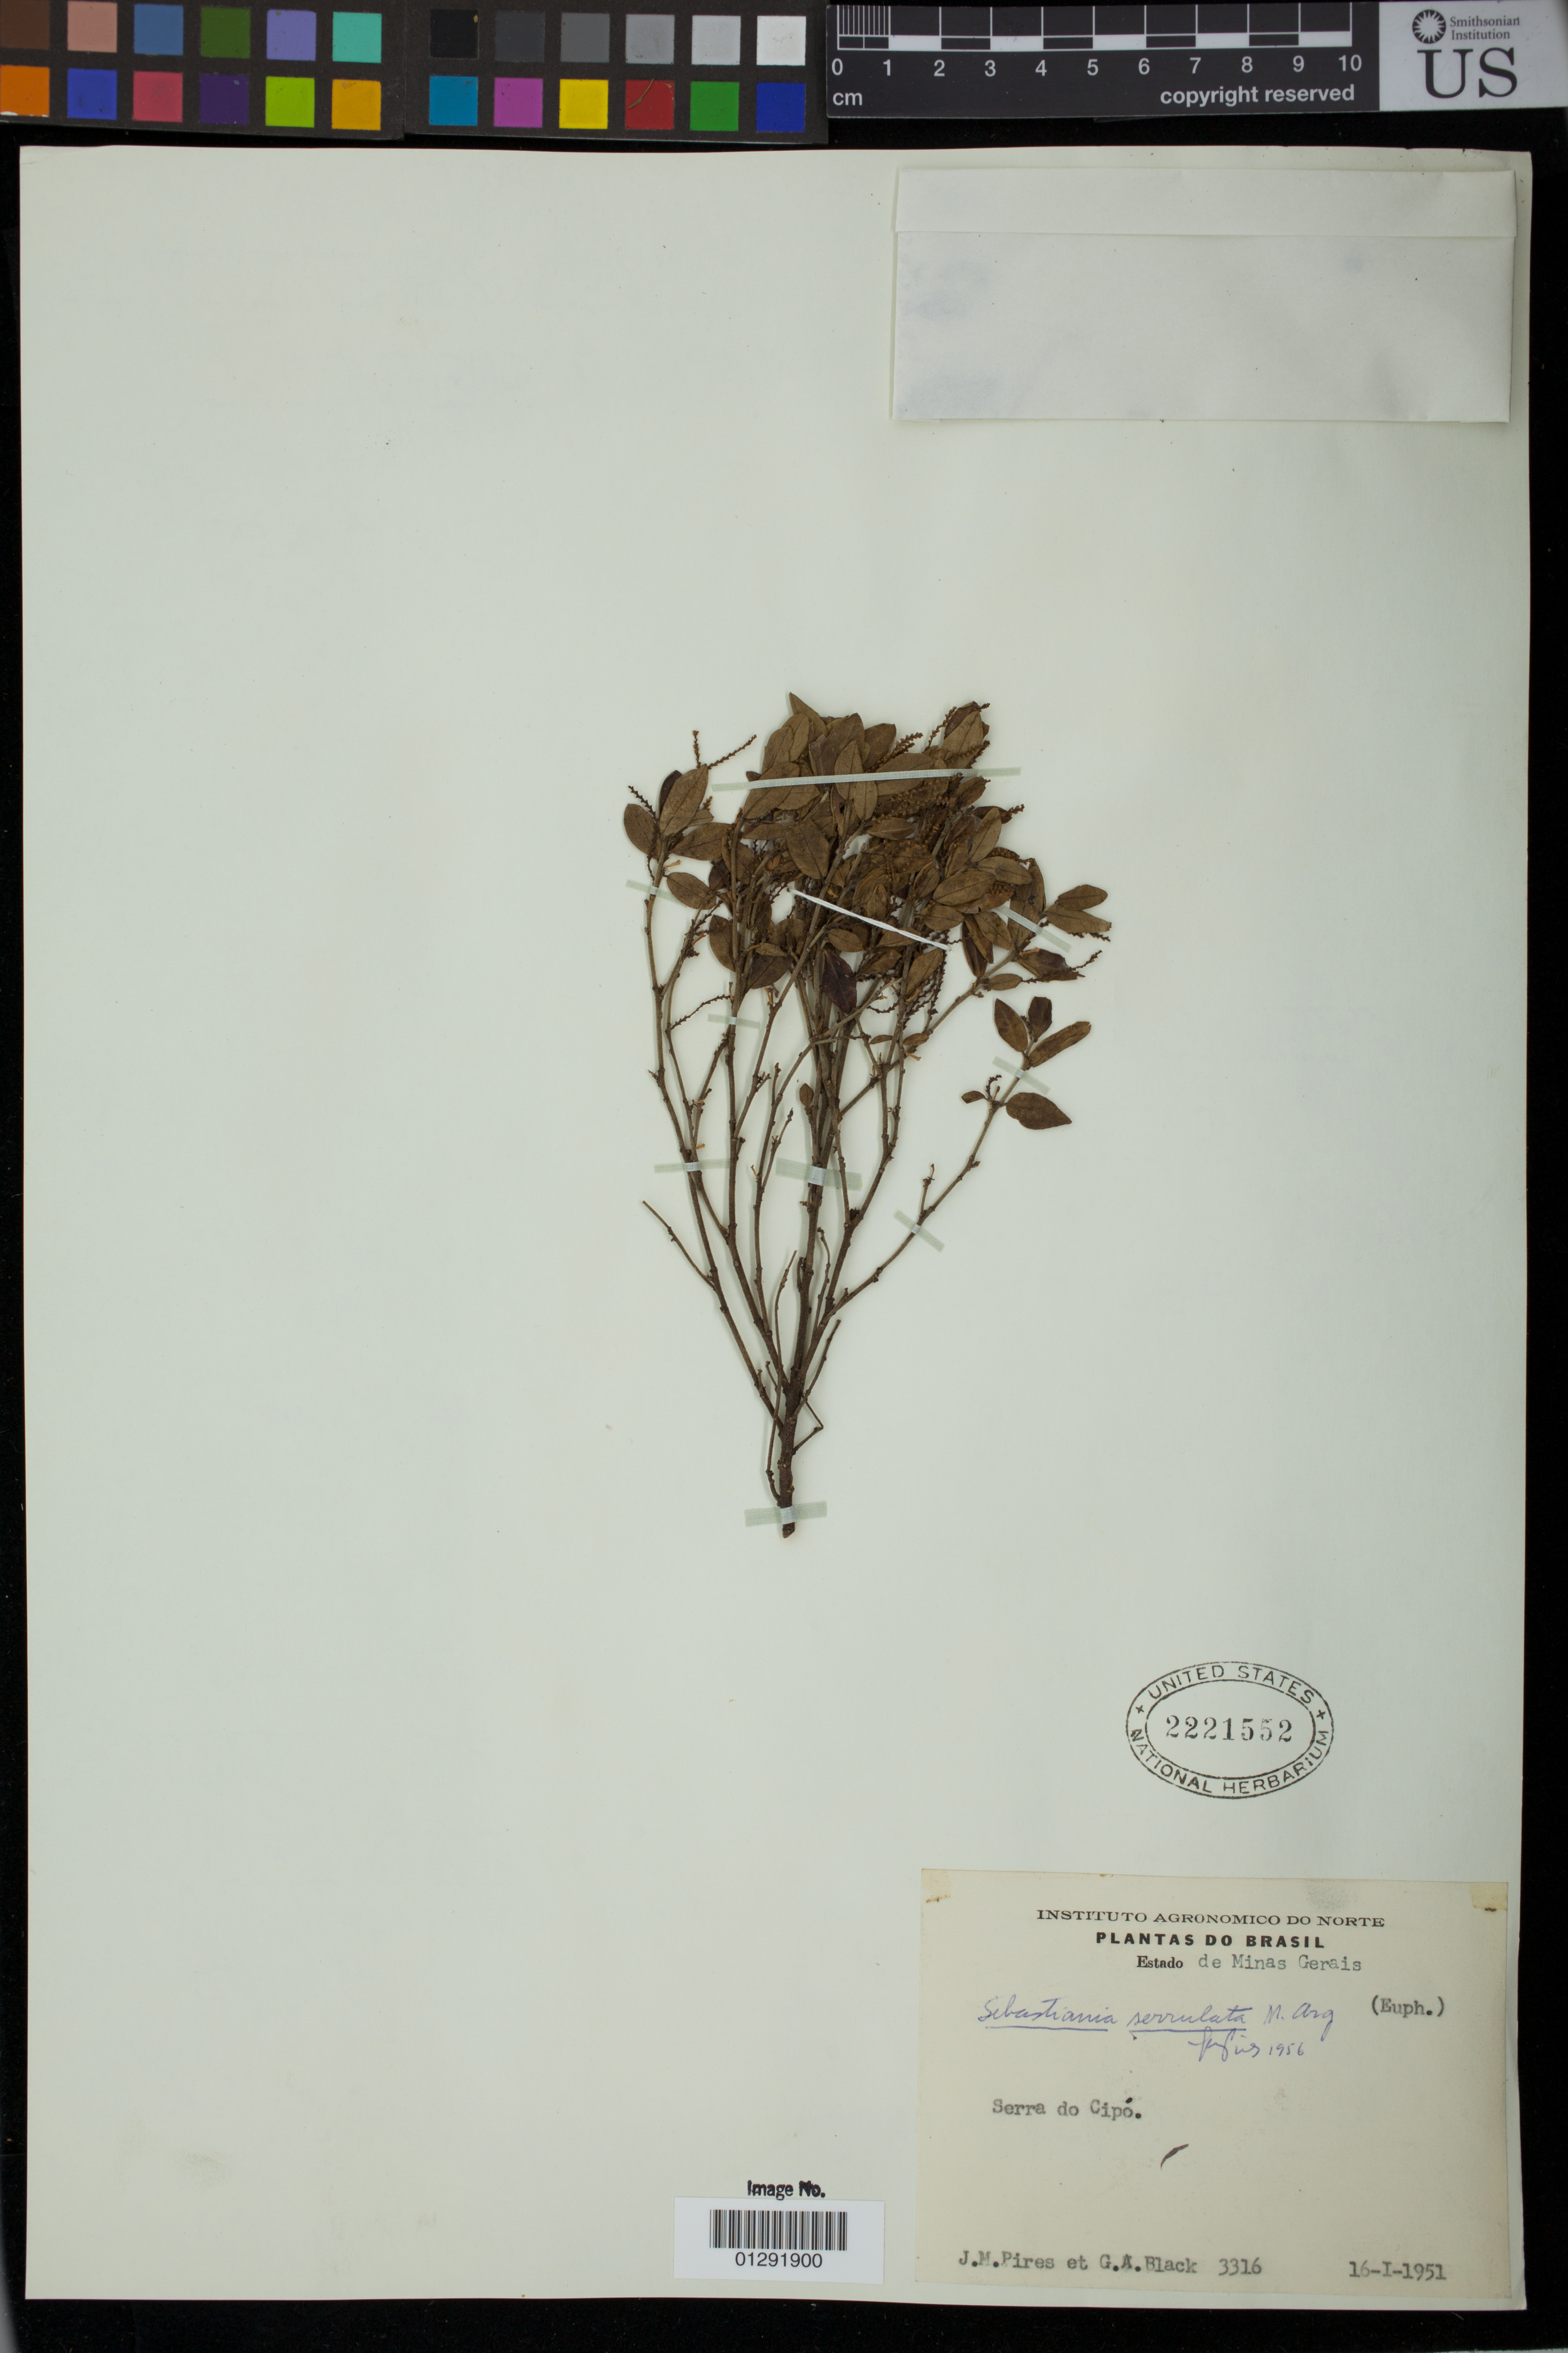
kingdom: Plantae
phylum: Tracheophyta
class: Magnoliopsida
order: Malpighiales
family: Euphorbiaceae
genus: Sebastiania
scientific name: Sebastiania serrulata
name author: (Mart.) Müll. Arg.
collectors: J. M. Pires & G. A. Black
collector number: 3316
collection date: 1951-01-16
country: Brazil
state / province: Minas Gerais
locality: Serra do Cipo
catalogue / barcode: US 2221552